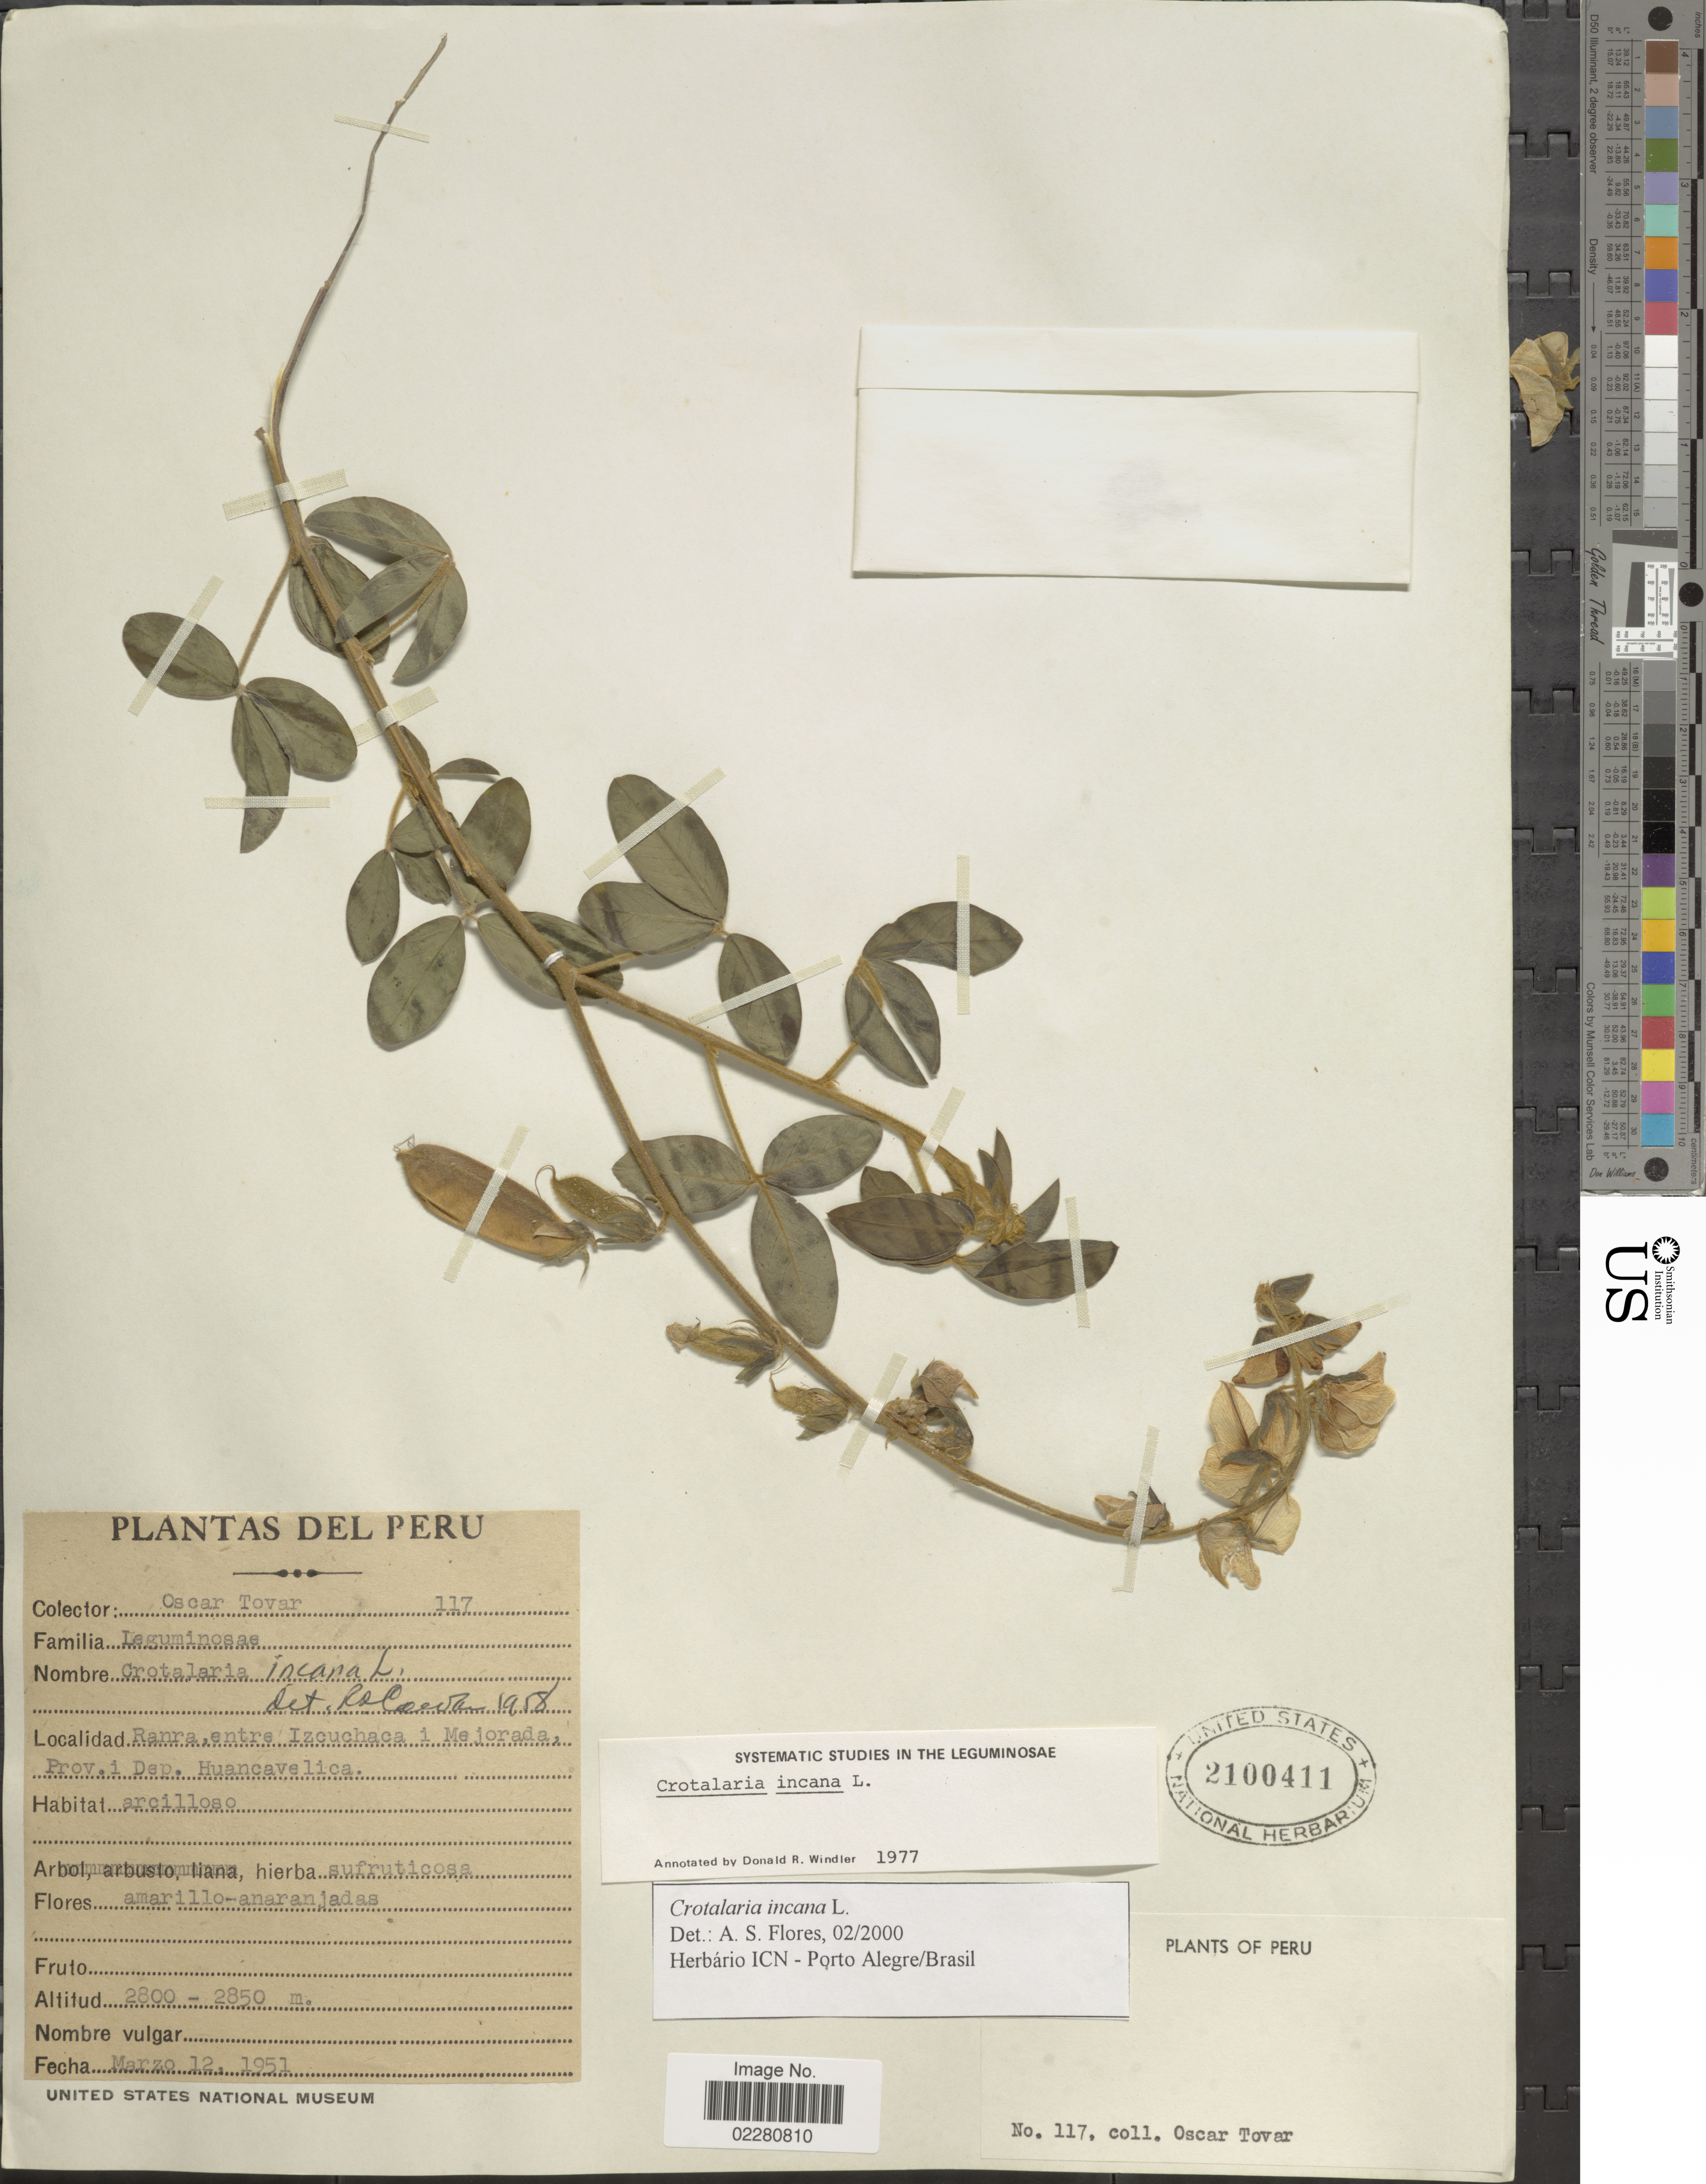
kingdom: Plantae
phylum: Tracheophyta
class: Magnoliopsida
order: Fabales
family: Fabaceae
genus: Crotalaria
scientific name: Crotalaria incana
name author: L.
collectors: Ó. Tovar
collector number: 117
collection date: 1951-03-12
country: Peru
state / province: Huancavelica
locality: Ranra, entre Izcuchaca i Mejorada, Prov. i Dep. Huancavelica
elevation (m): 2800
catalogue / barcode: US 2100411